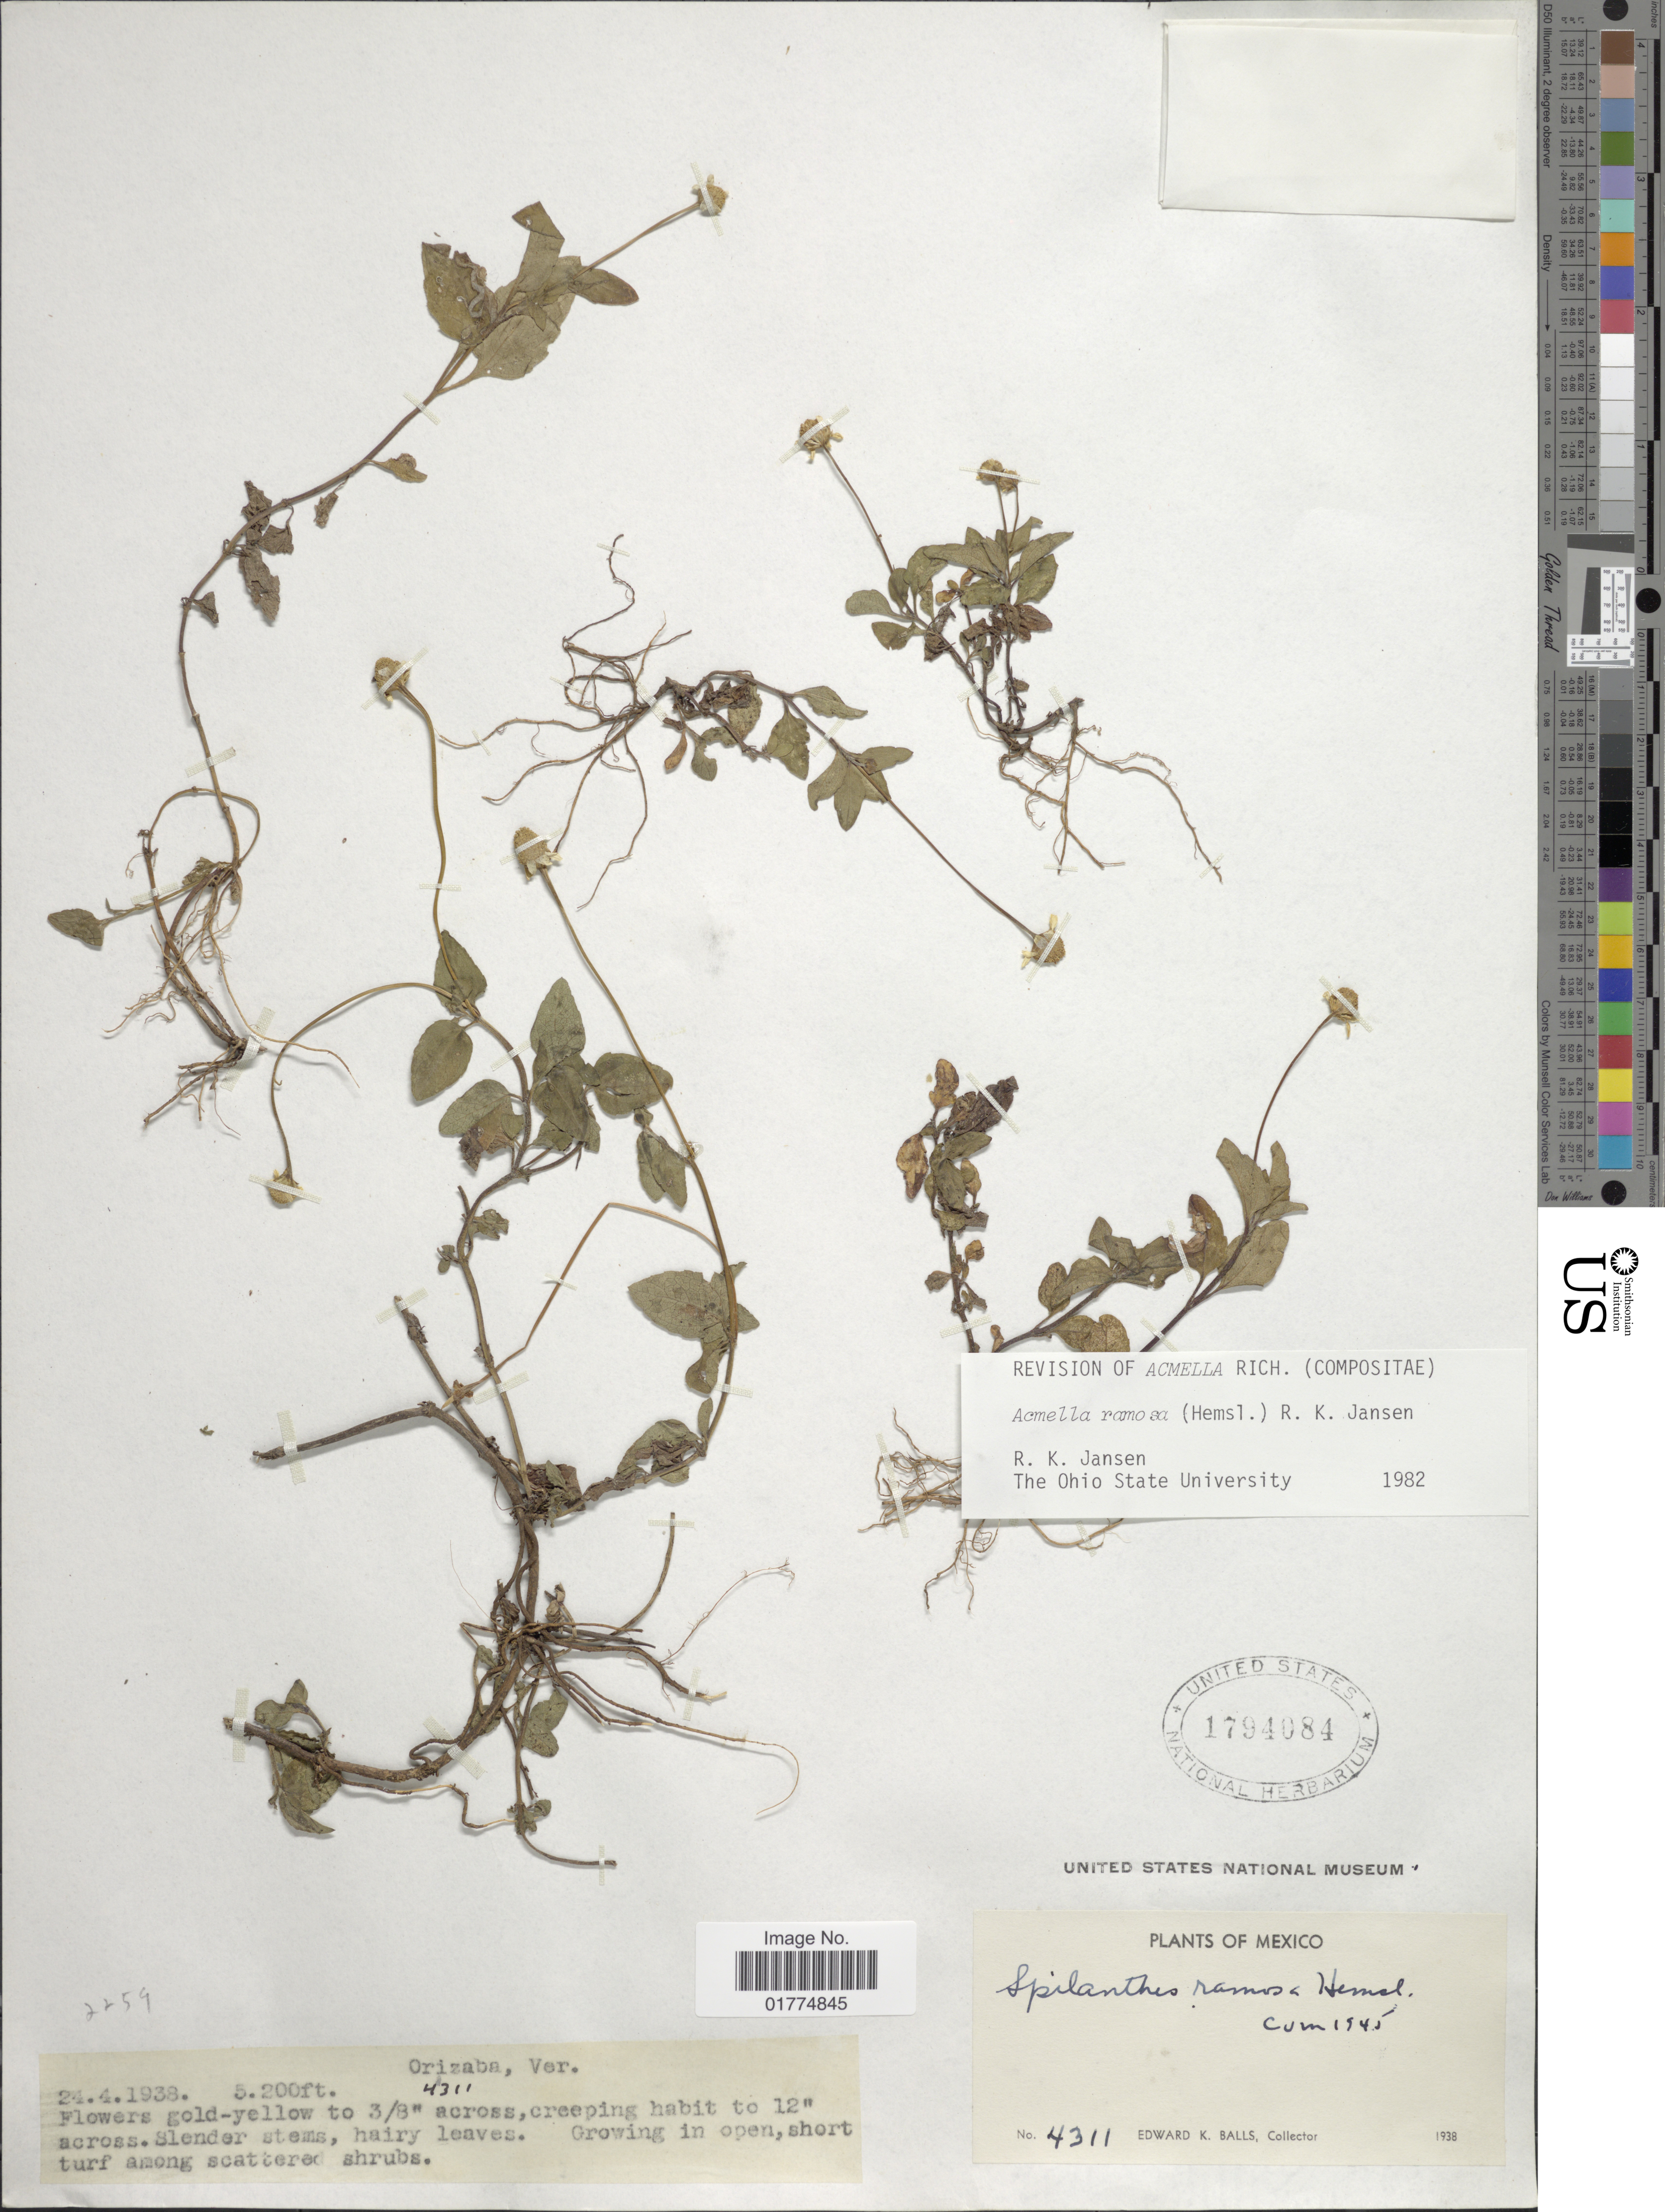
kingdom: Plantae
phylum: Tracheophyta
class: Magnoliopsida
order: Asterales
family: Asteraceae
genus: Acmella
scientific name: Acmella ramosa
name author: (Hemsl.) R.K. Jansen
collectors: E. K. Balls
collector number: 4311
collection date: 1938-04-24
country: Mexico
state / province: Veracruz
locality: Orizaba, Ver.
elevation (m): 1585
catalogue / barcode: US 1794084